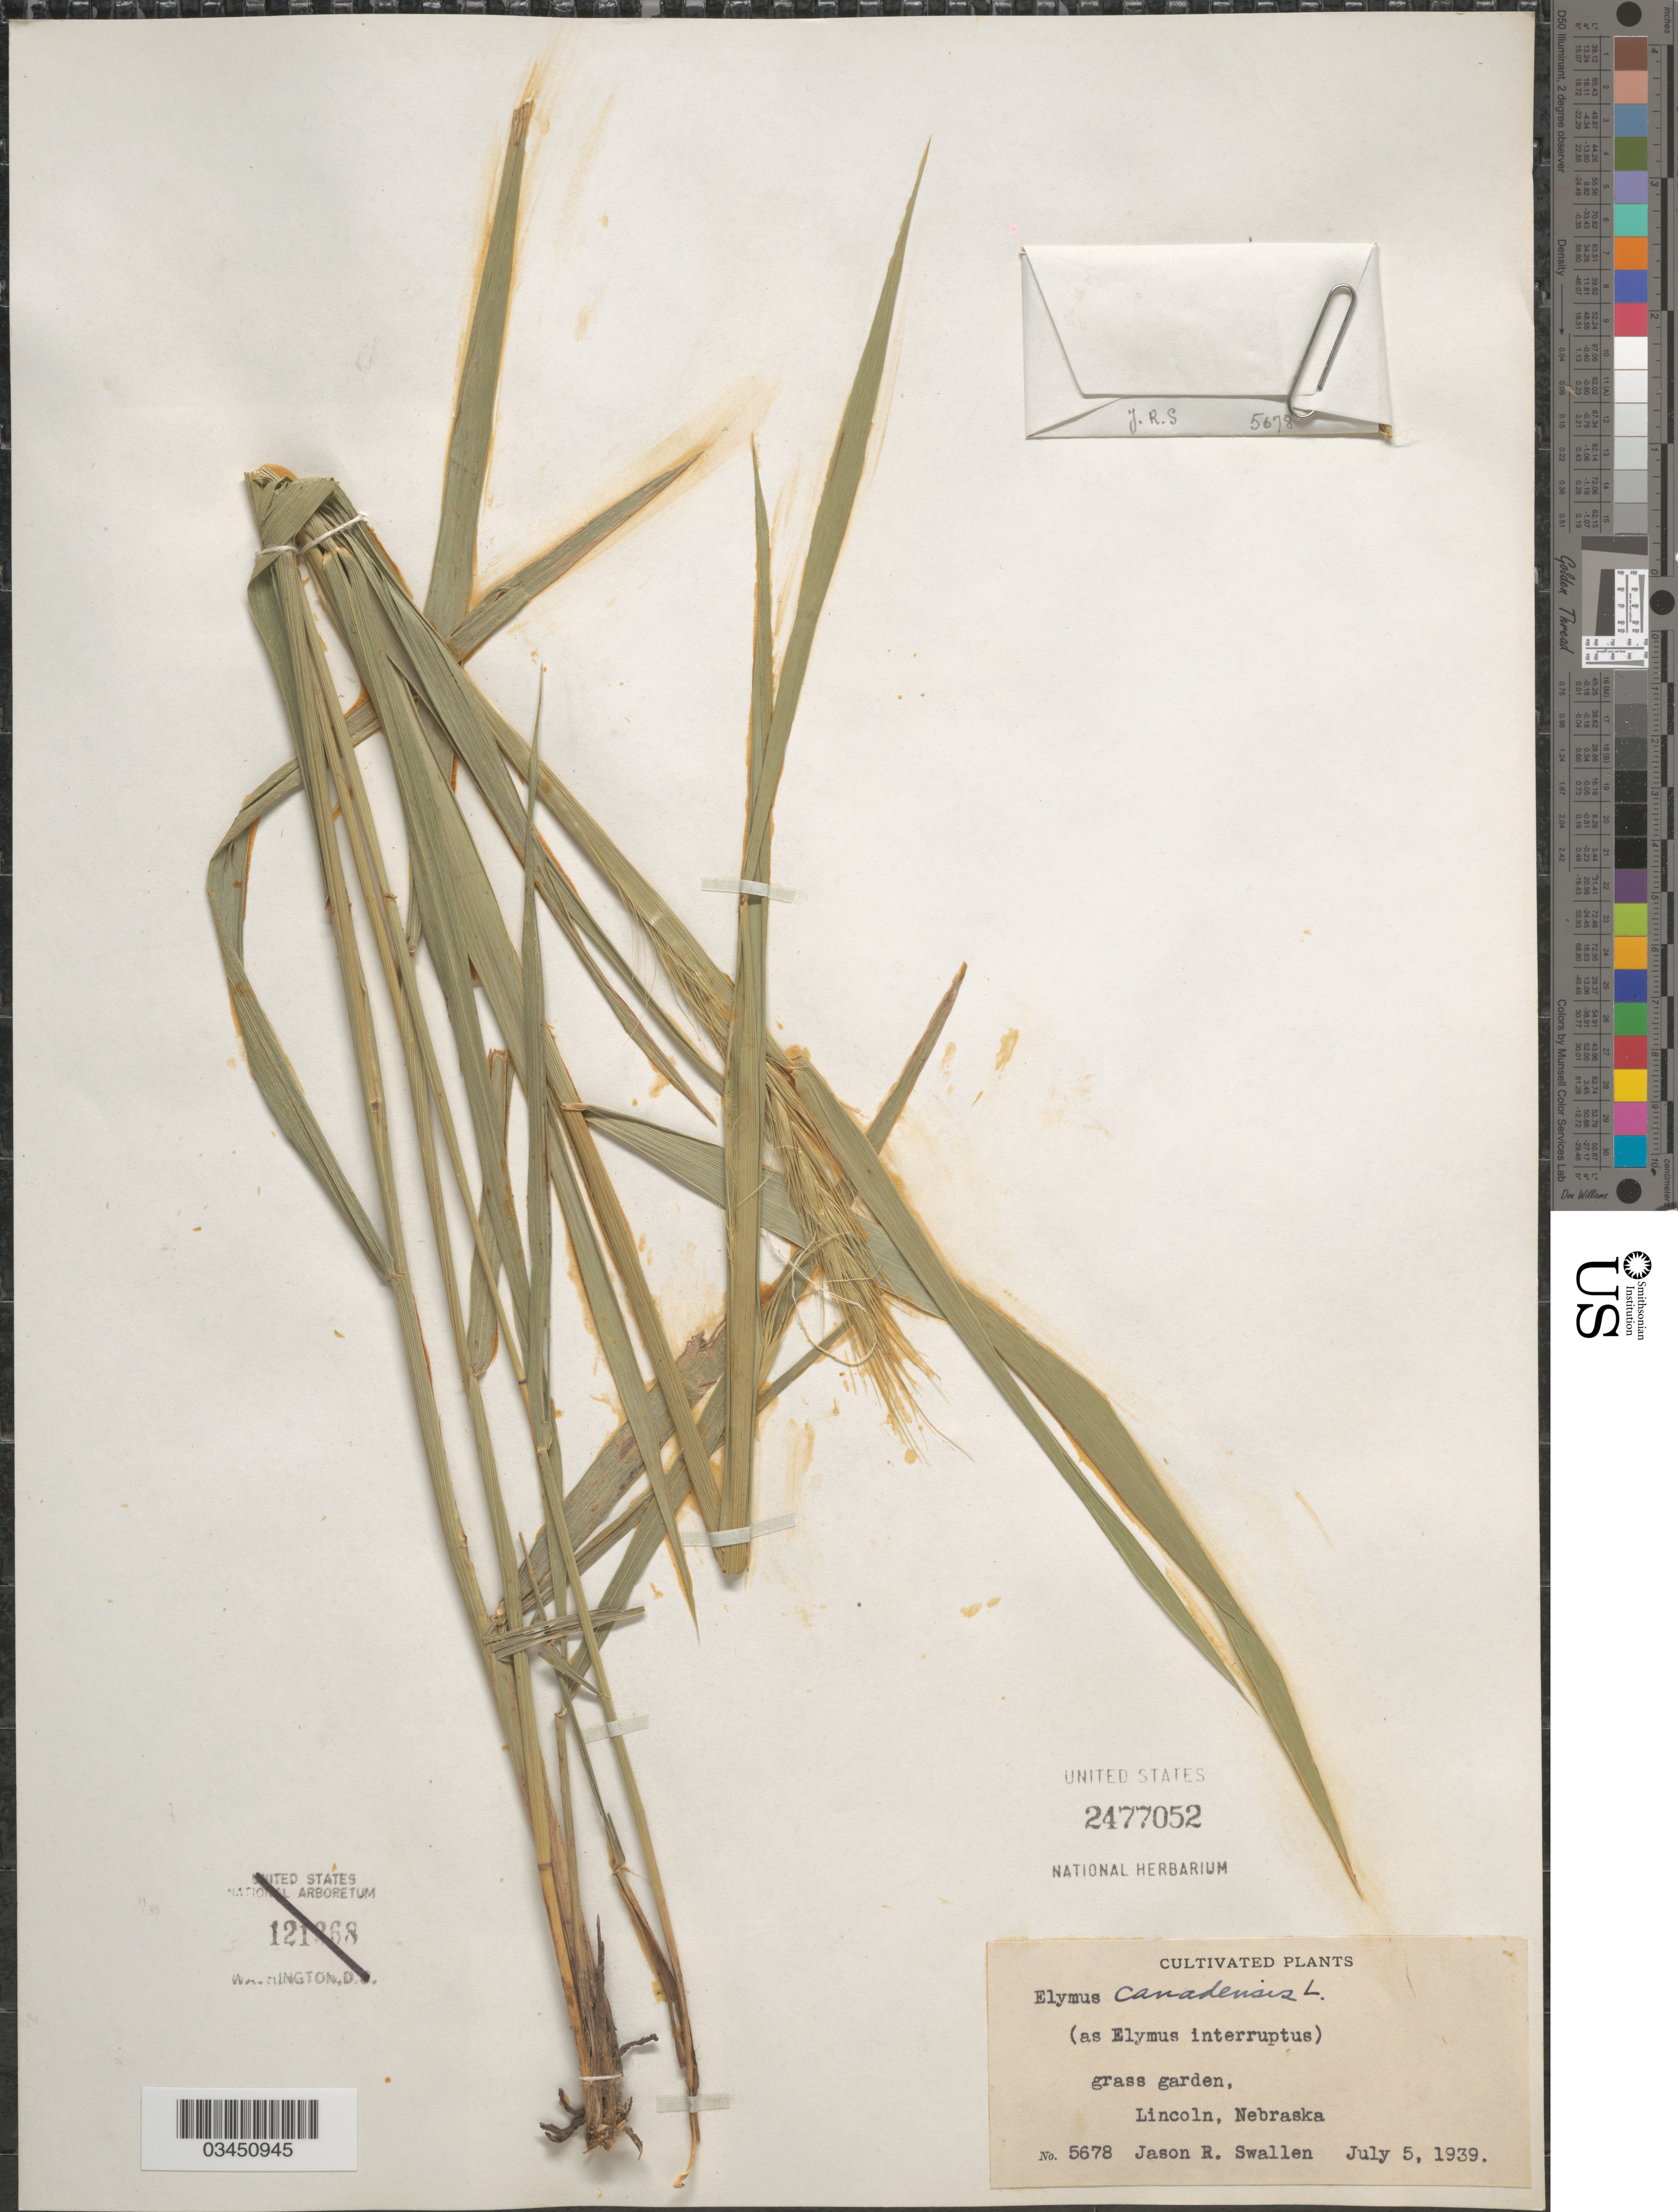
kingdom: Plantae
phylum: Tracheophyta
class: Liliopsida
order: Poales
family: Poaceae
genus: Elymus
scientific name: Elymus canadensis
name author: L.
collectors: J. R. Swallen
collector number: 5678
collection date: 1939-07-05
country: United States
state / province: Nebraska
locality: Grass garden, Lincoln.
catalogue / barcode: US 2477052